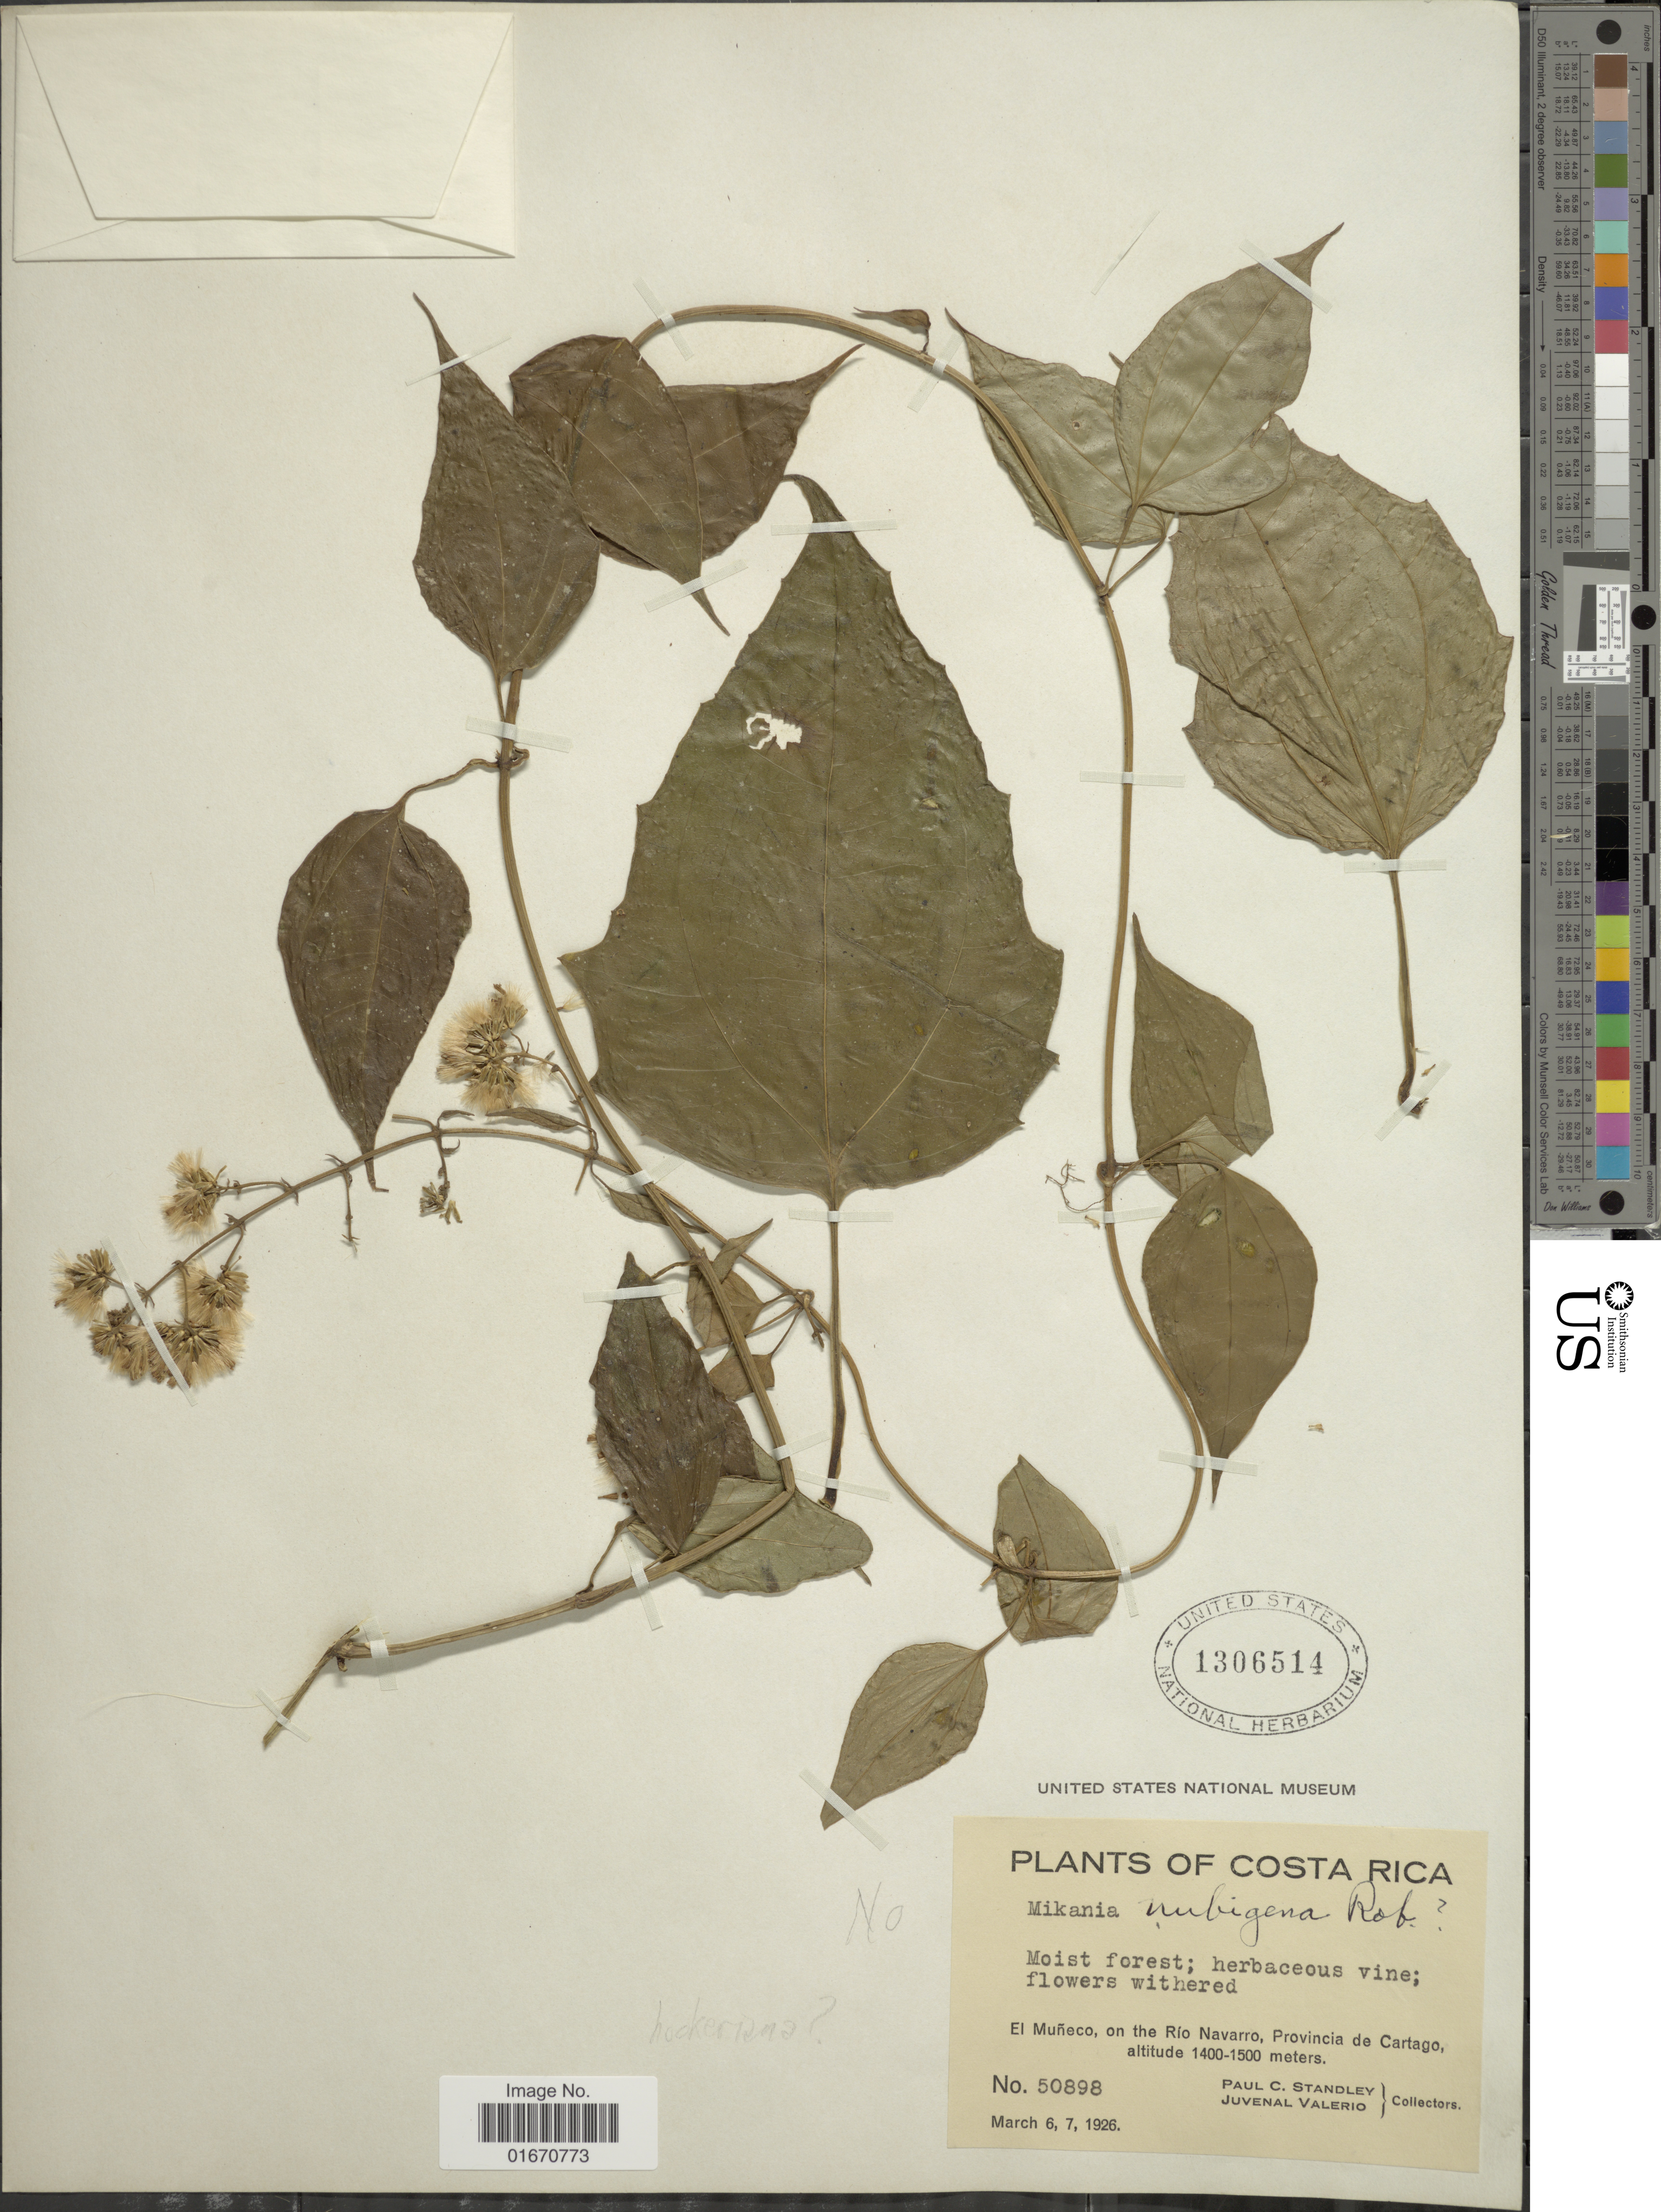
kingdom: Plantae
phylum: Tracheophyta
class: Magnoliopsida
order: Asterales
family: Asteraceae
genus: Mikania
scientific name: Mikania pittieri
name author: B.L. Rob.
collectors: P. C. Standley & J. Valerio R.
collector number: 50898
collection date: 1926-03-06/1926-03-07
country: Costa Rica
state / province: Cartago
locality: El Muneco, on the Rio Navarro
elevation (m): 1400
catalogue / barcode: US 1306514